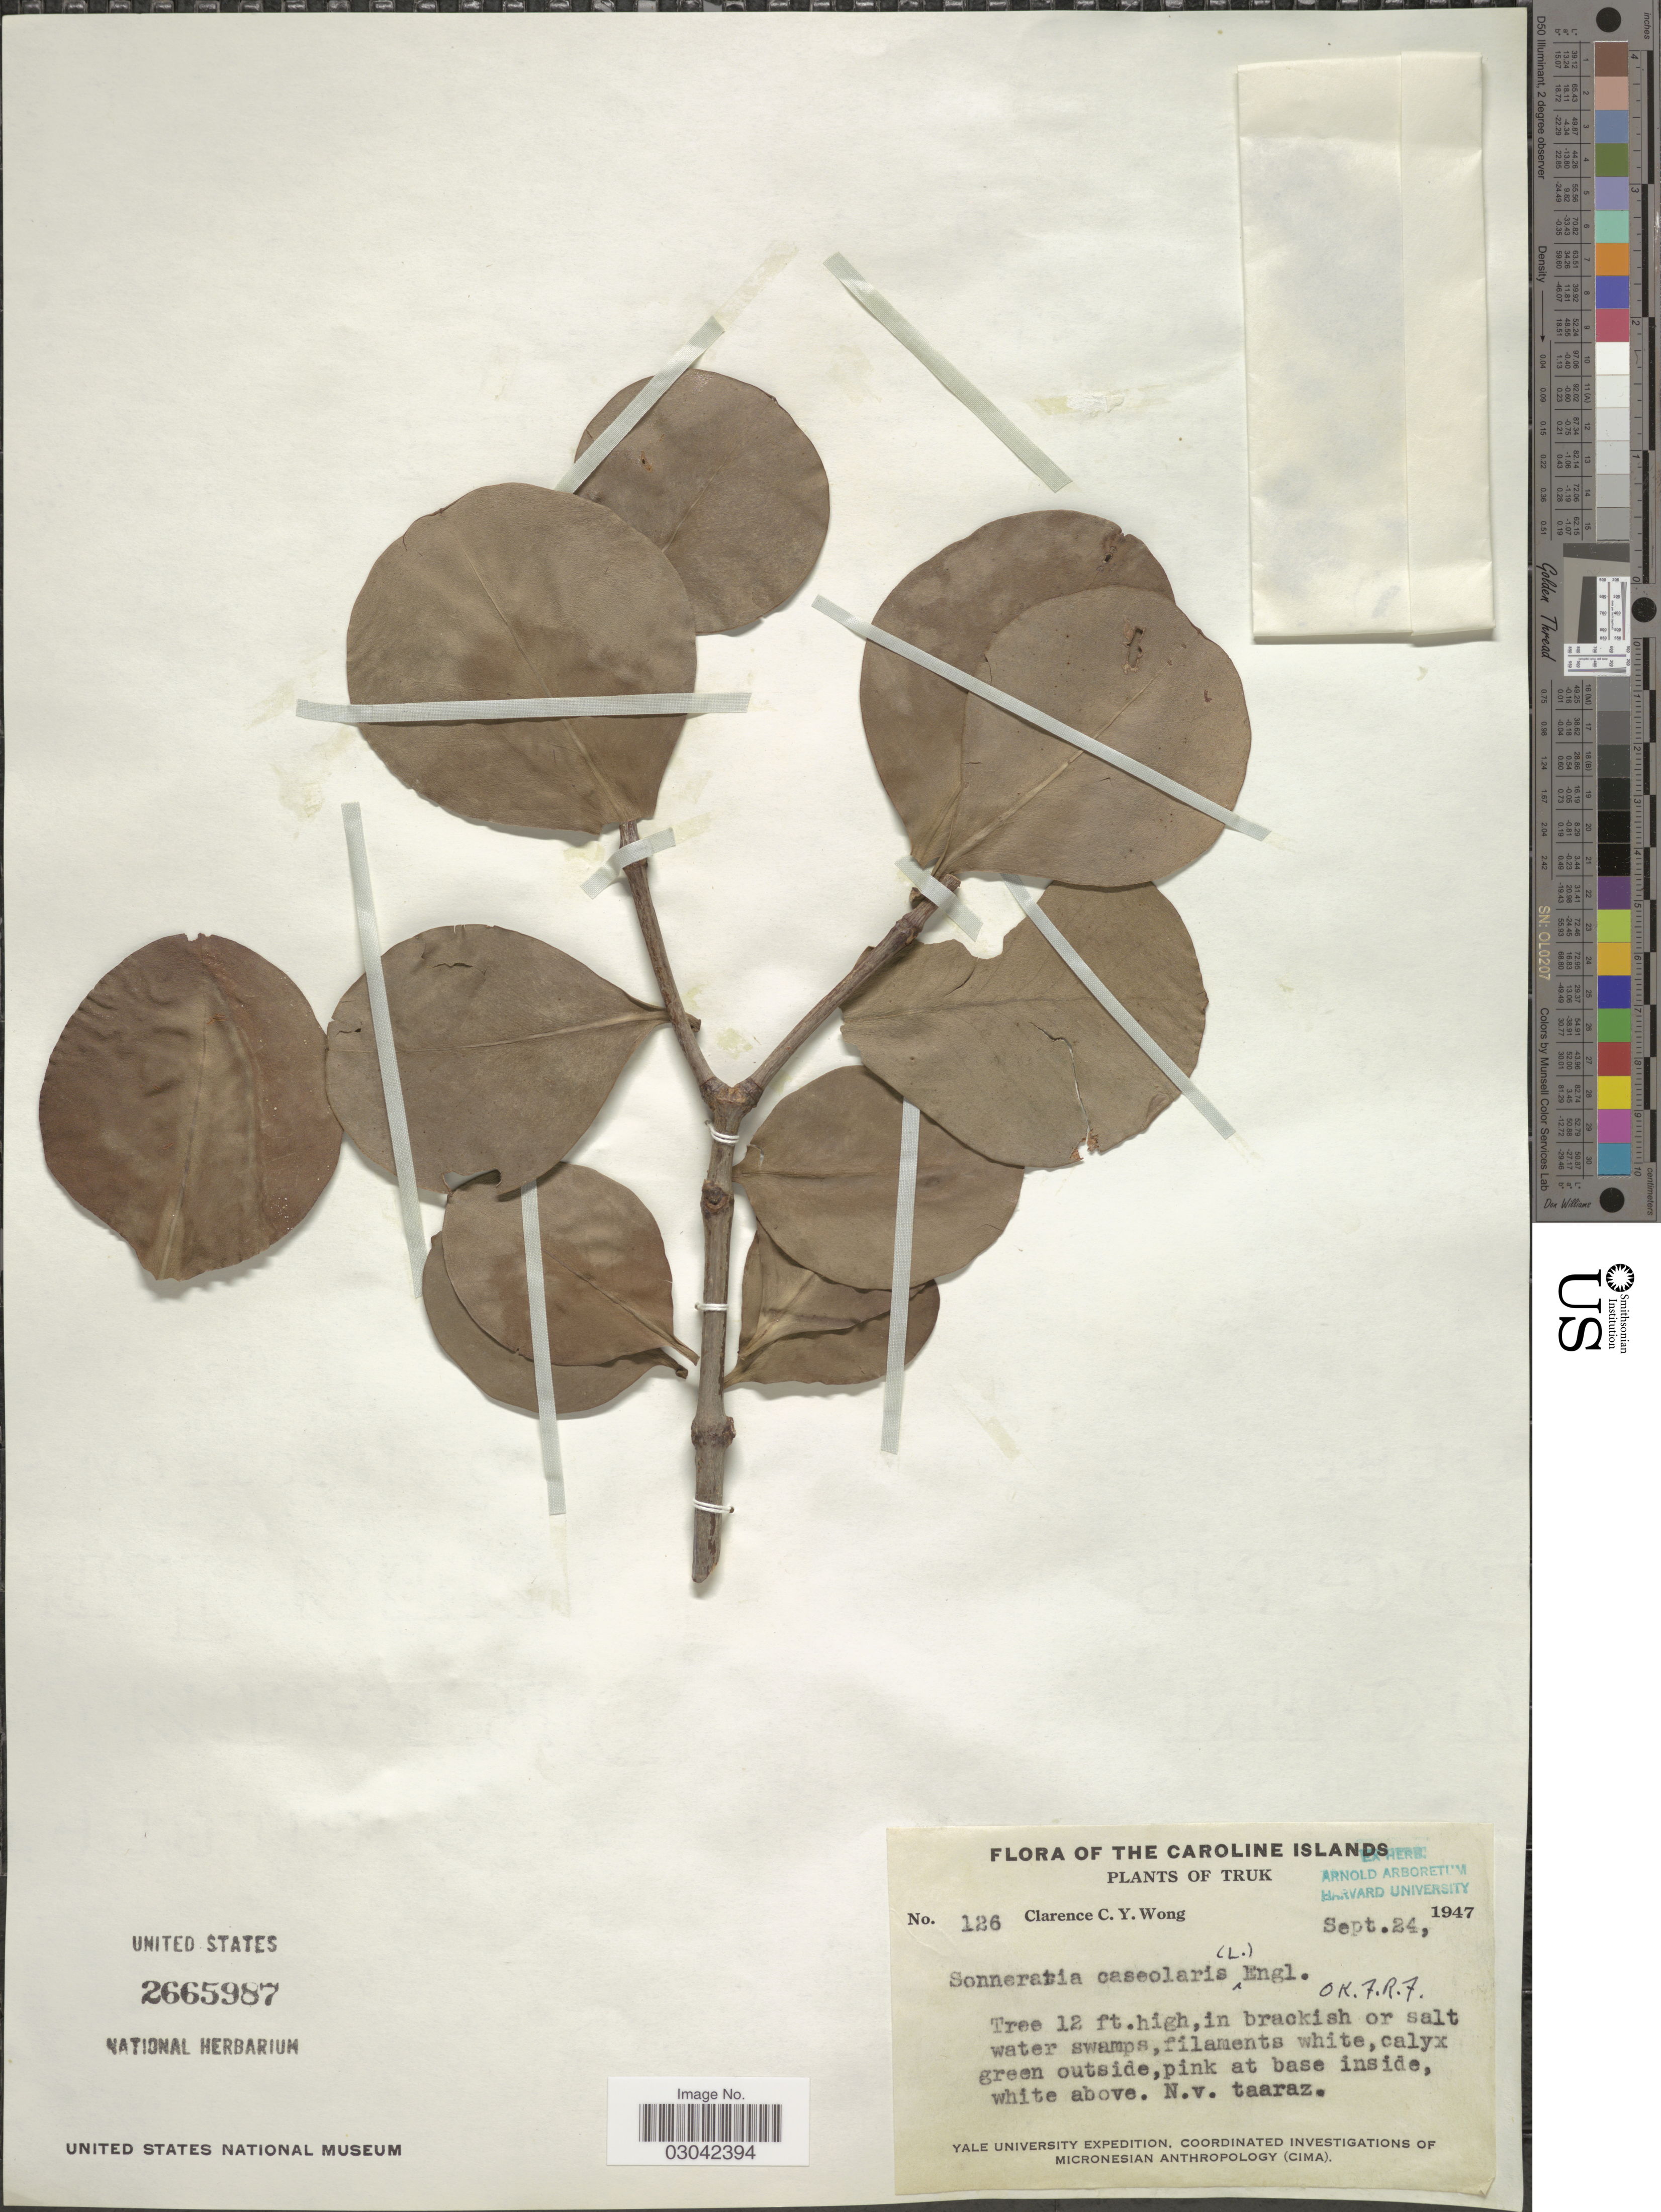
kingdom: Plantae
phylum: Tracheophyta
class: Magnoliopsida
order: Myrtales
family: Lythraceae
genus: Sonneratia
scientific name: Sonneratia alba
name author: Sm.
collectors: C. Wong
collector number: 126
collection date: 1947-09-24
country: Micronesia, Federated States of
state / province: Truk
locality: Caroline Islands.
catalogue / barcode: US 2665987